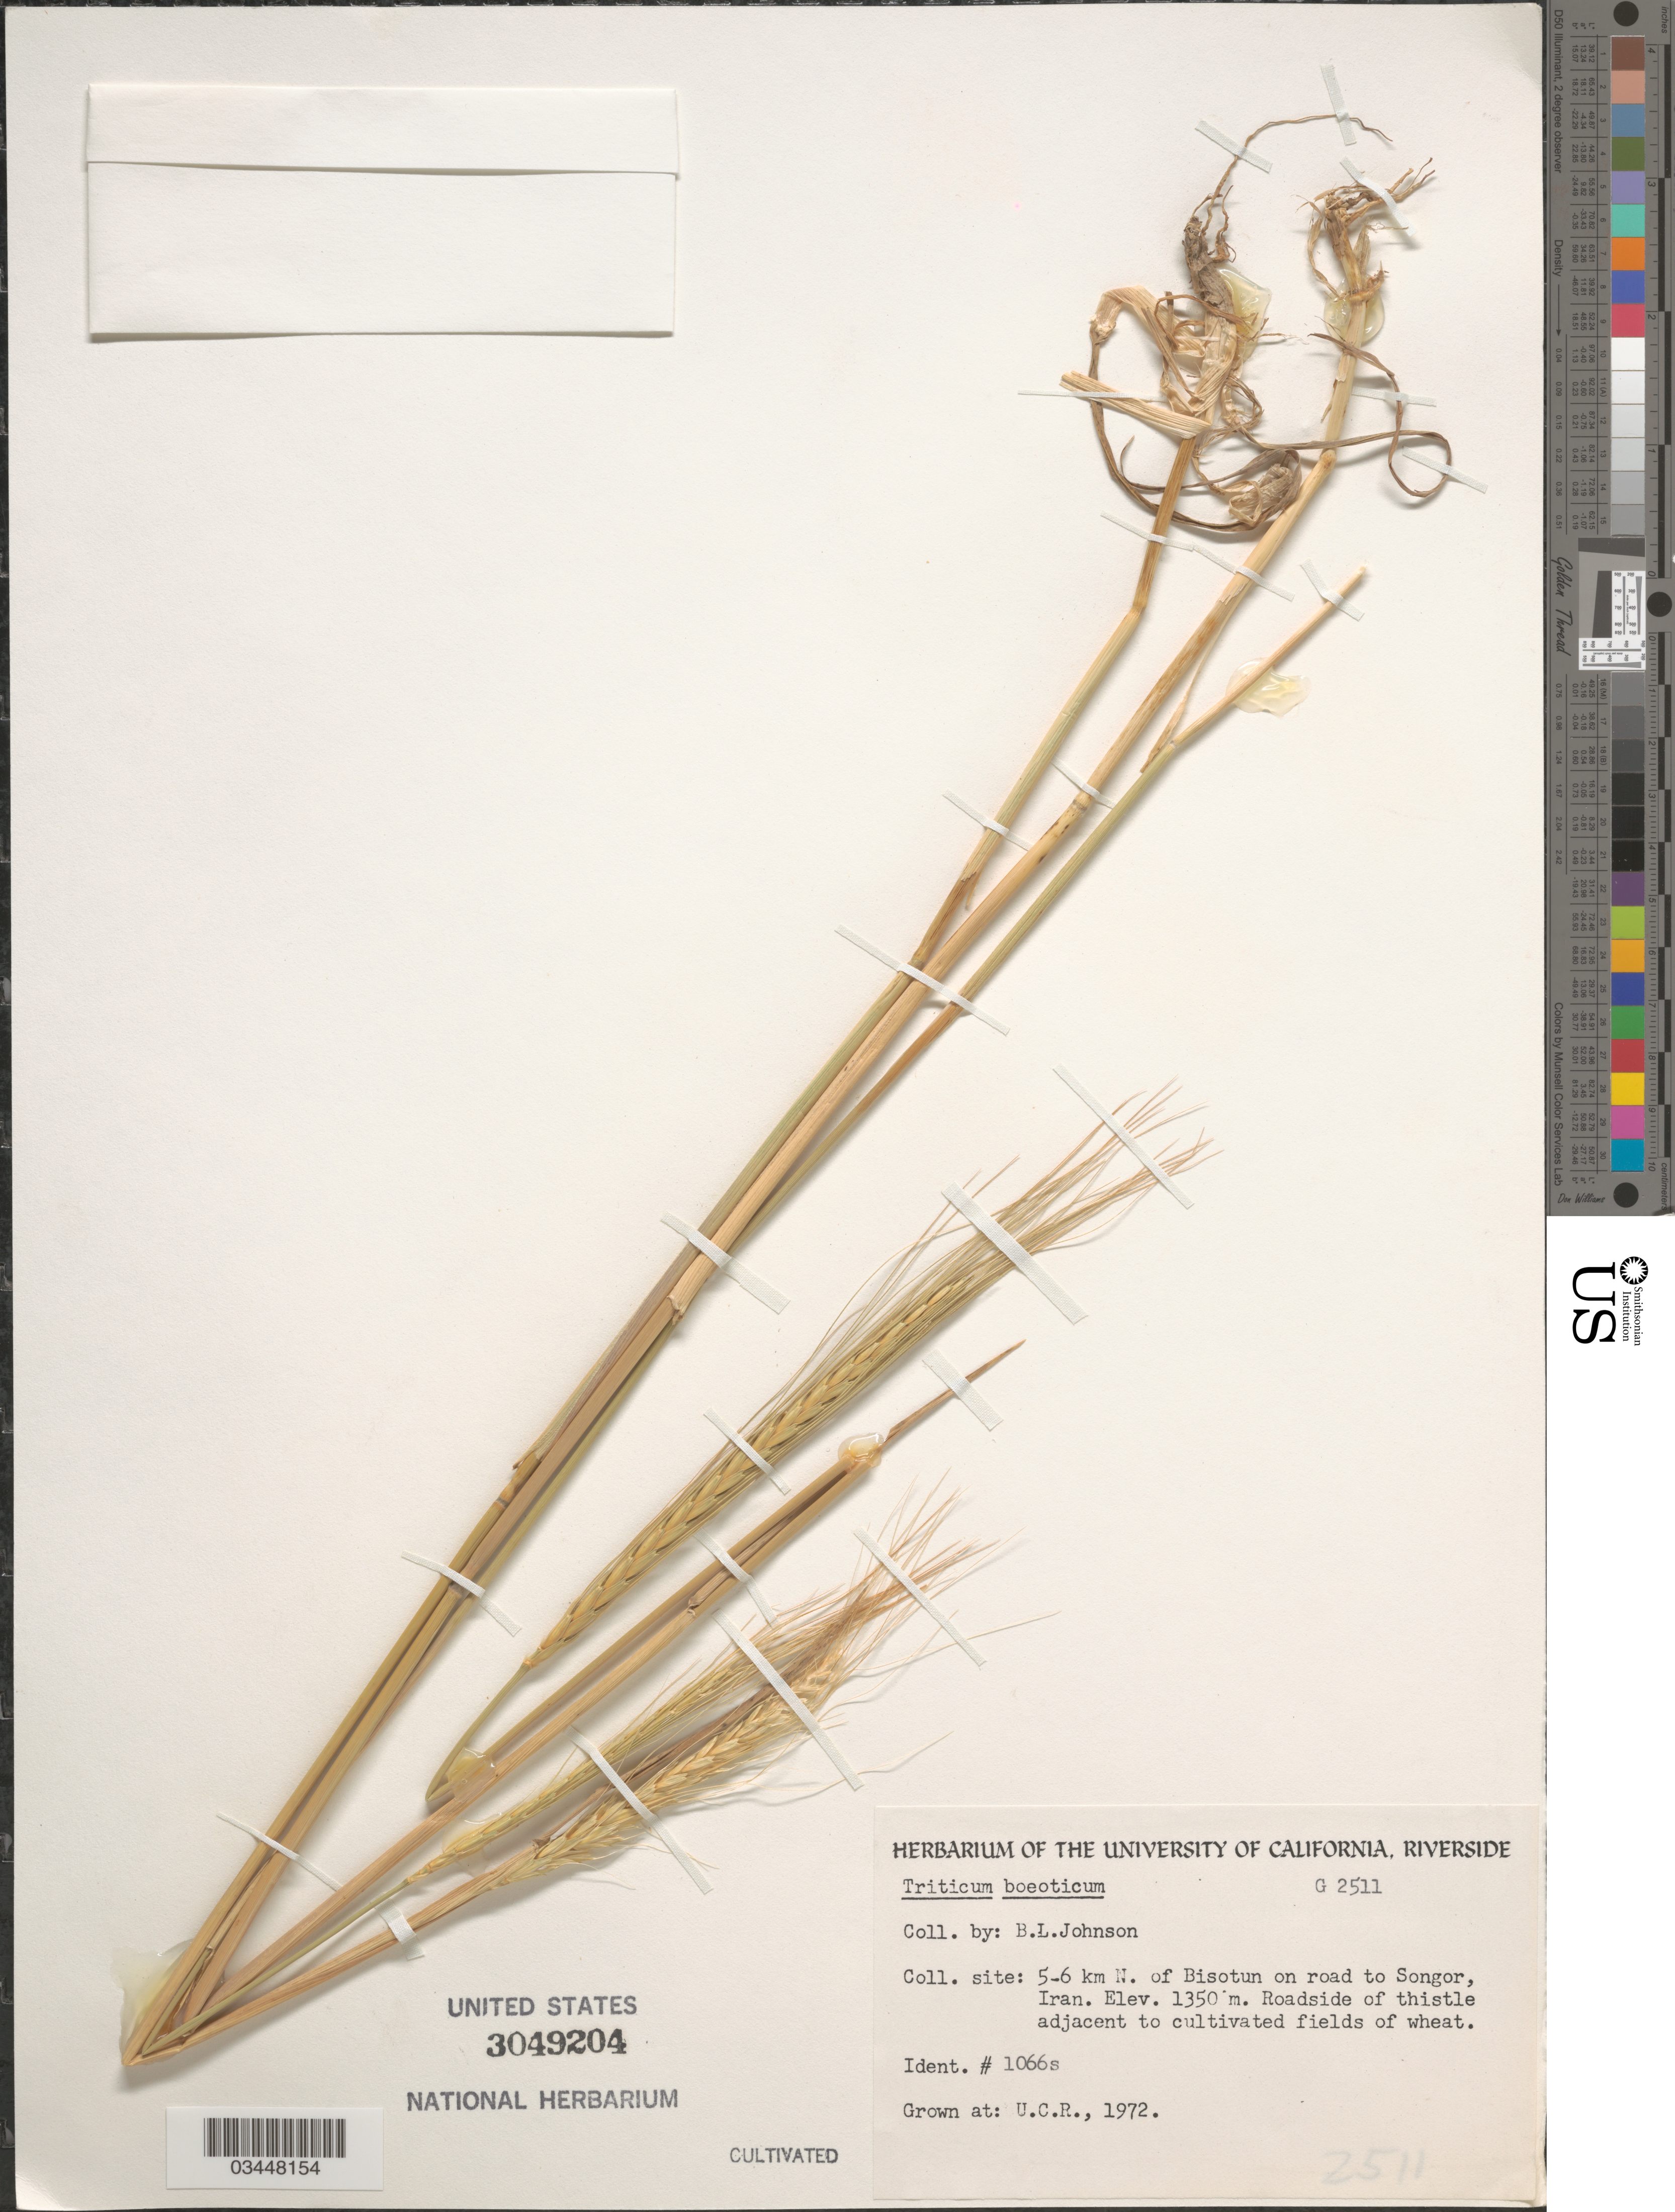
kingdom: Plantae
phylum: Tracheophyta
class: Liliopsida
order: Poales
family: Poaceae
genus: Triticum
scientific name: Triticum boeoticum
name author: Boiss.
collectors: ex herb. Univ. of California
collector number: G2511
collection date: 1972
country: United States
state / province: California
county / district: Riverside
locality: U.C.R.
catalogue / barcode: US 3049204